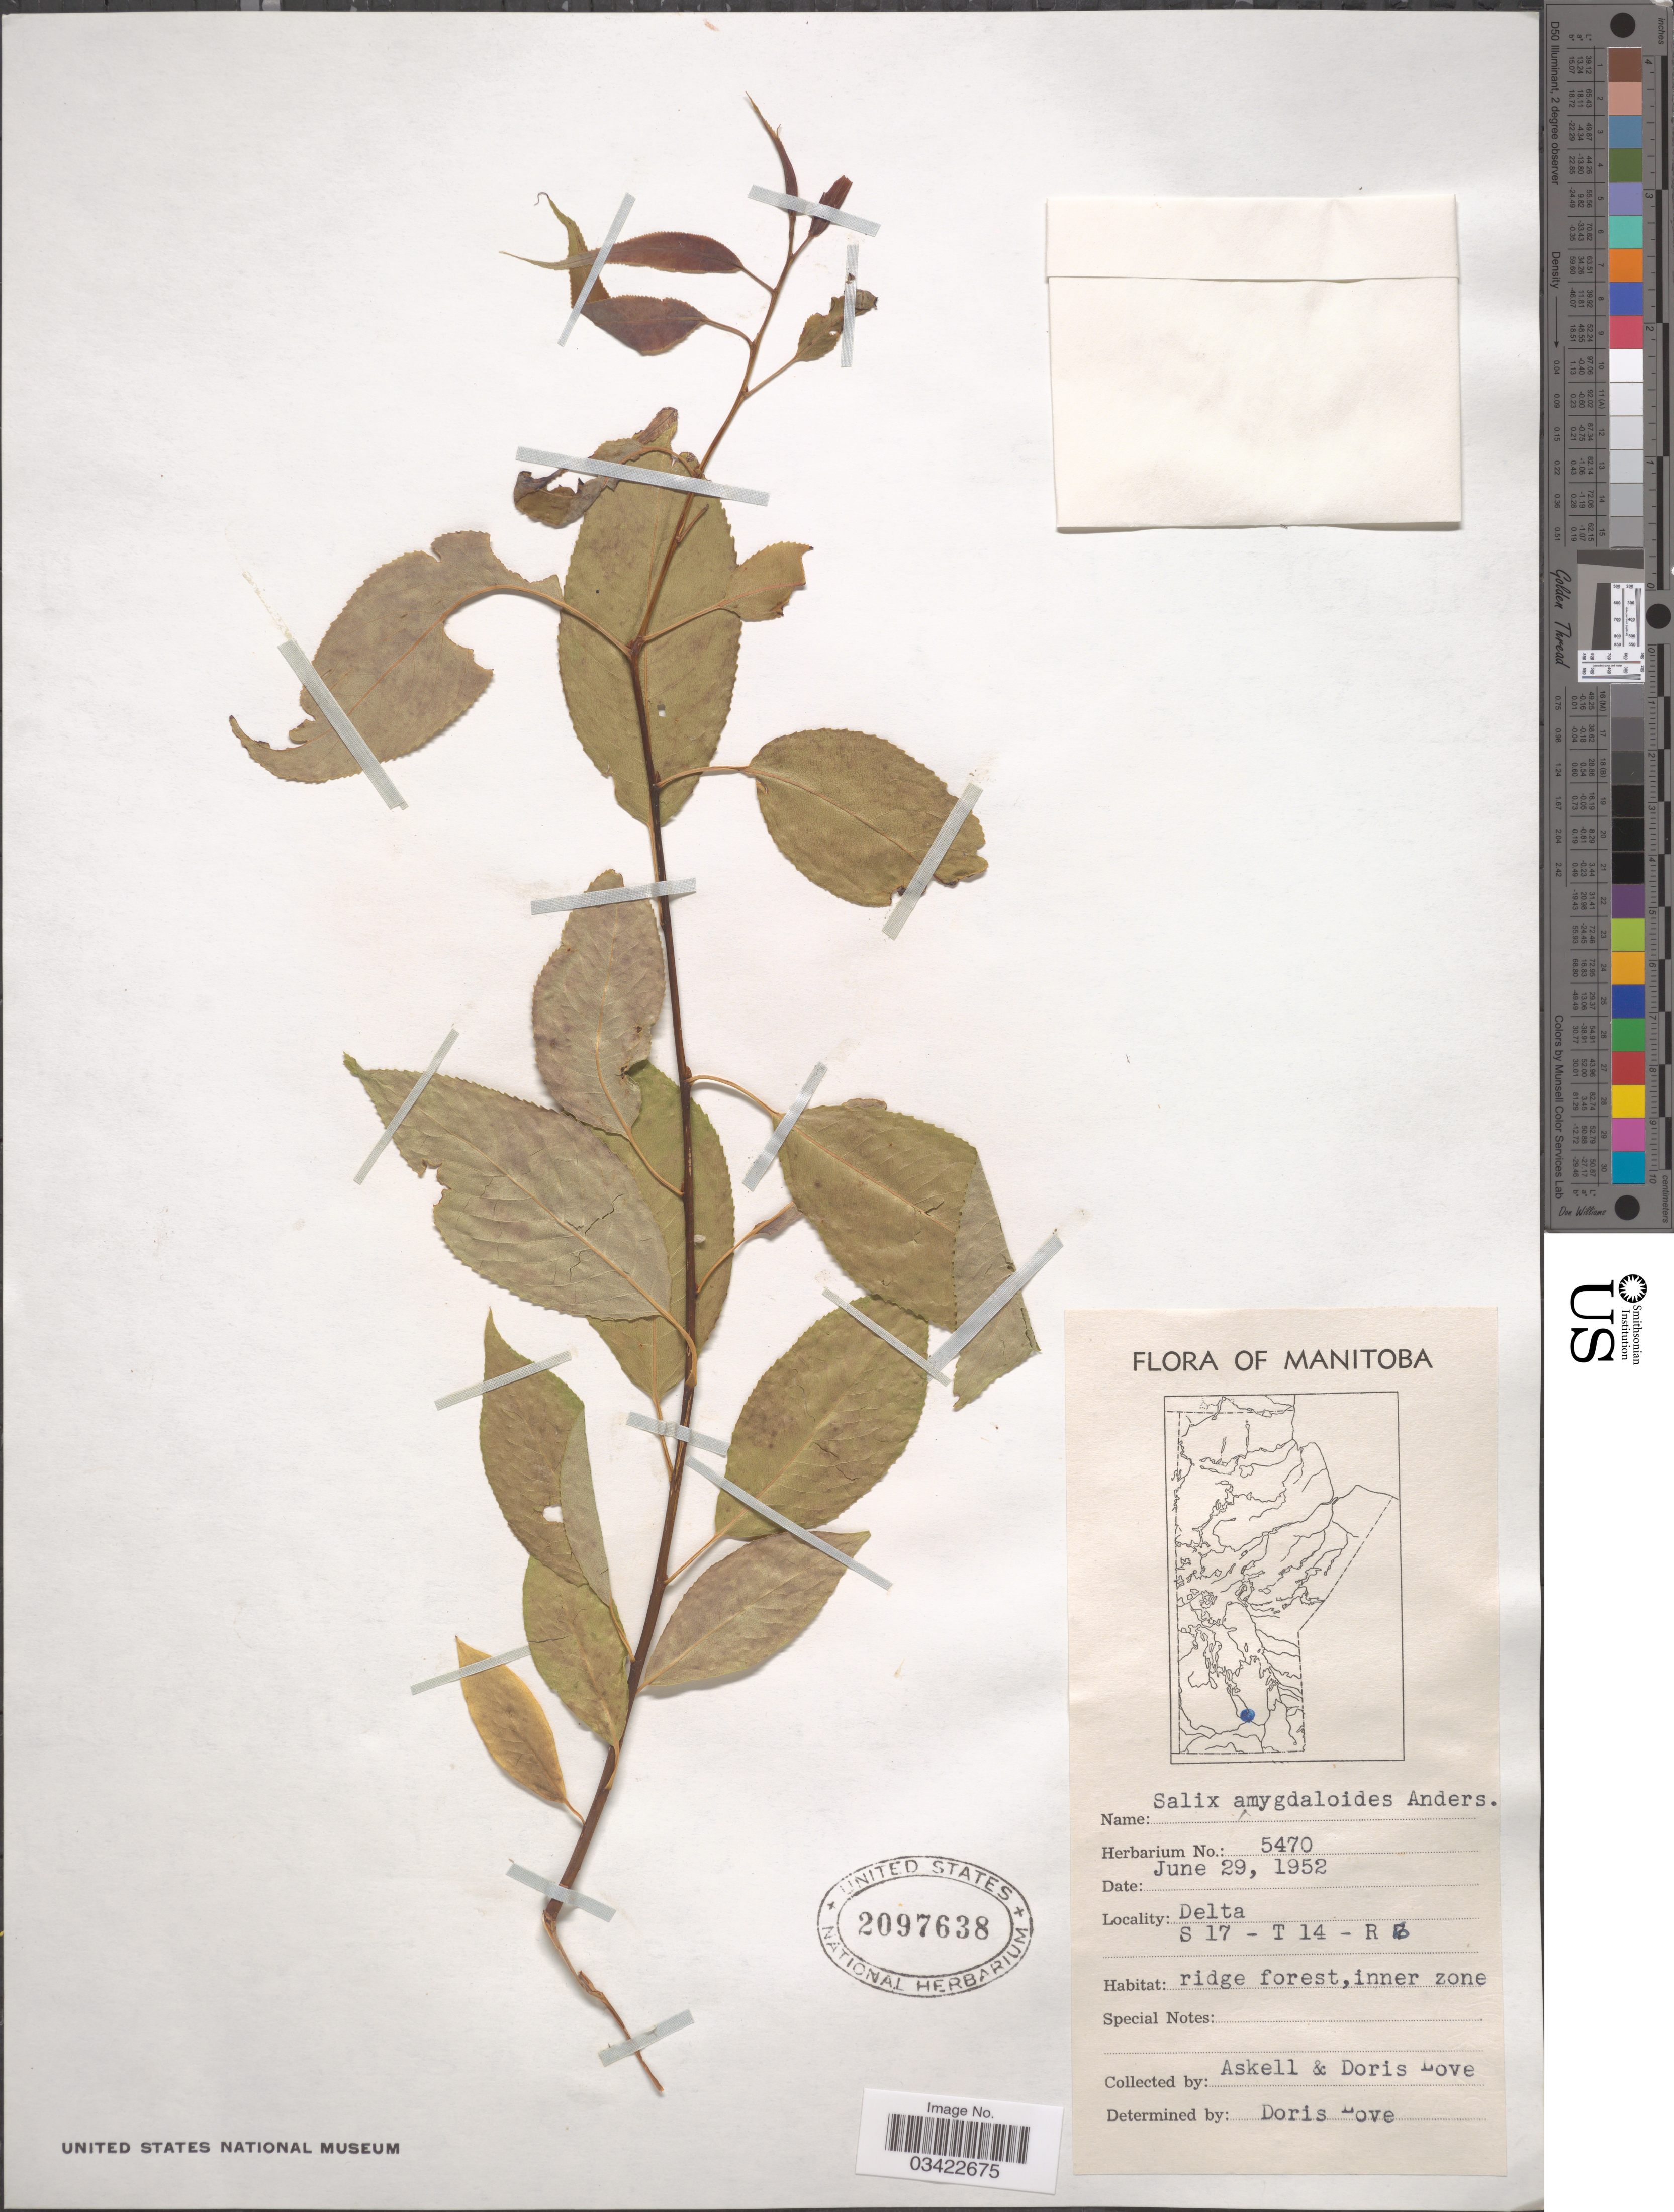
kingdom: Plantae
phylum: Tracheophyta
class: Magnoliopsida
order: Malpighiales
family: Salicaceae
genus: Salix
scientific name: Salix amygdaloides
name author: Andersson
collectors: -. Askell & D. Löve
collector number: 5470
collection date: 1952-06-29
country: Canada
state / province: Manitoba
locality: Delta. S 17 - T 14 - R 7.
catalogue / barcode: US 2097638